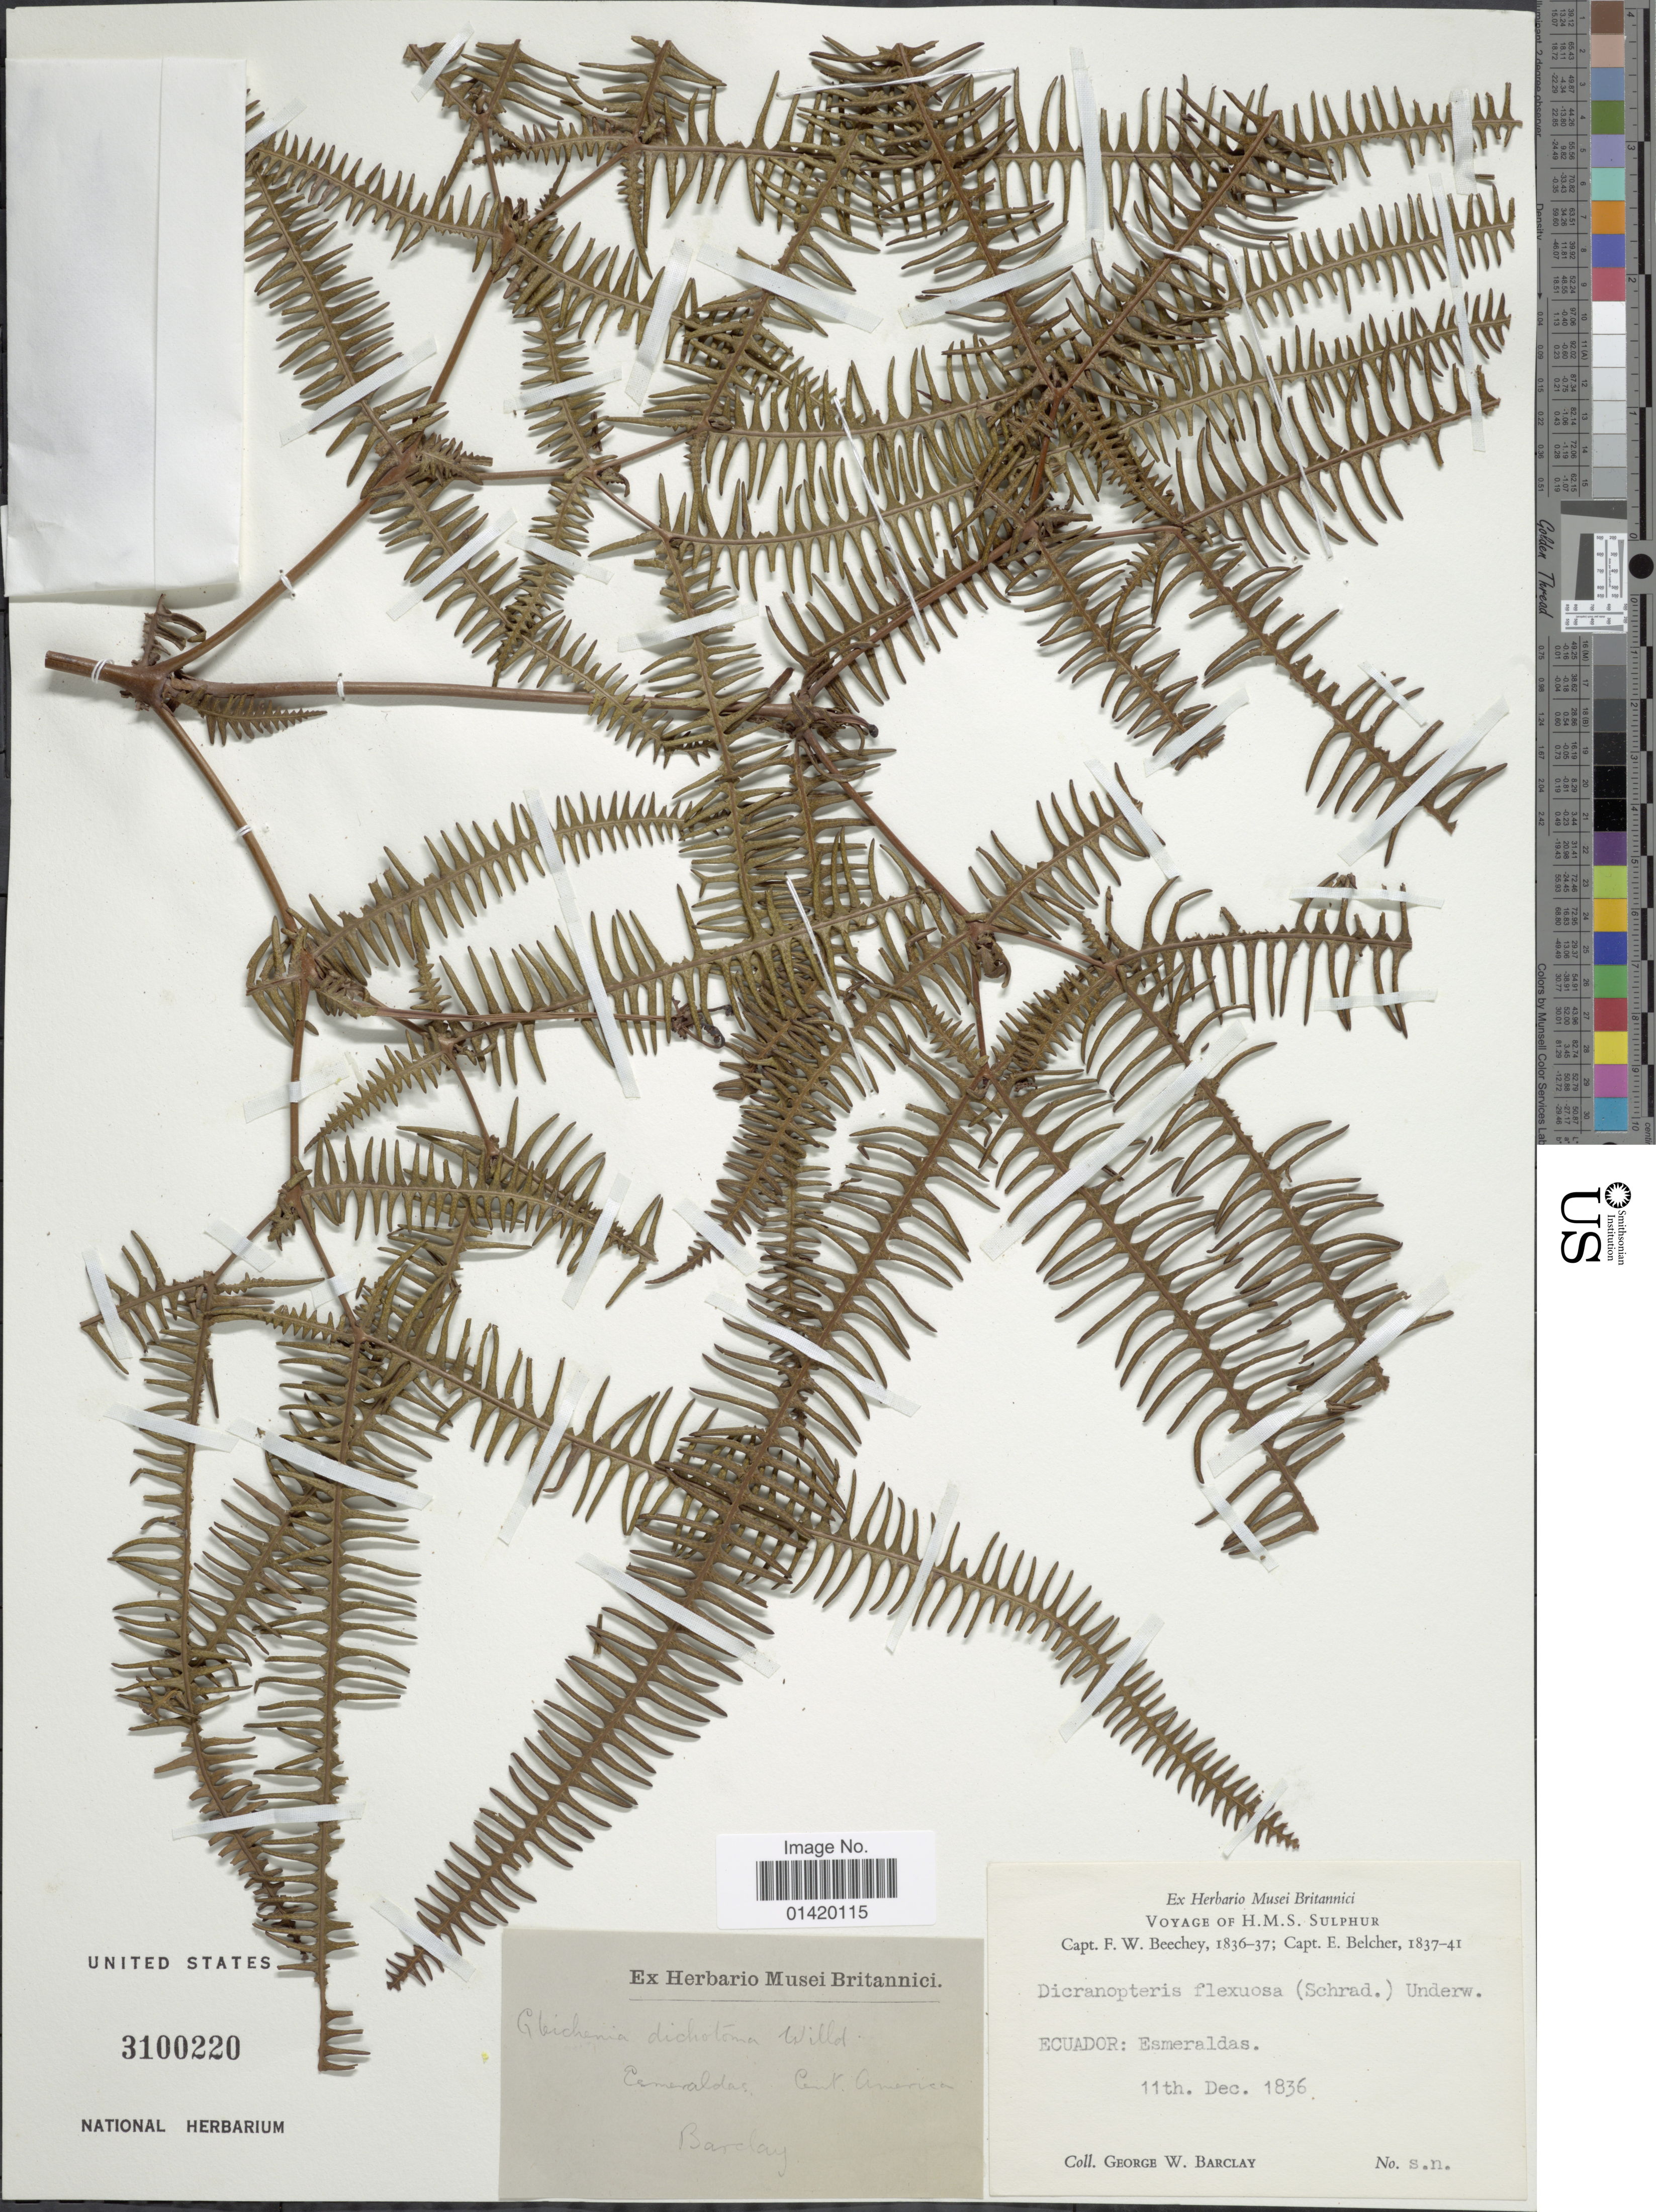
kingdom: Plantae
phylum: Tracheophyta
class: Polypodiopsida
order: Gleicheniales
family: Gleicheniaceae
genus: Dicranopteris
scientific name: Dicranopteris flexuosa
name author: (Schrad.) Underw.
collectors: G. W. Barclay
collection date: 1836-12-11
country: Ecuador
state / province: Esmeraldas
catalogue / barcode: US 3100220